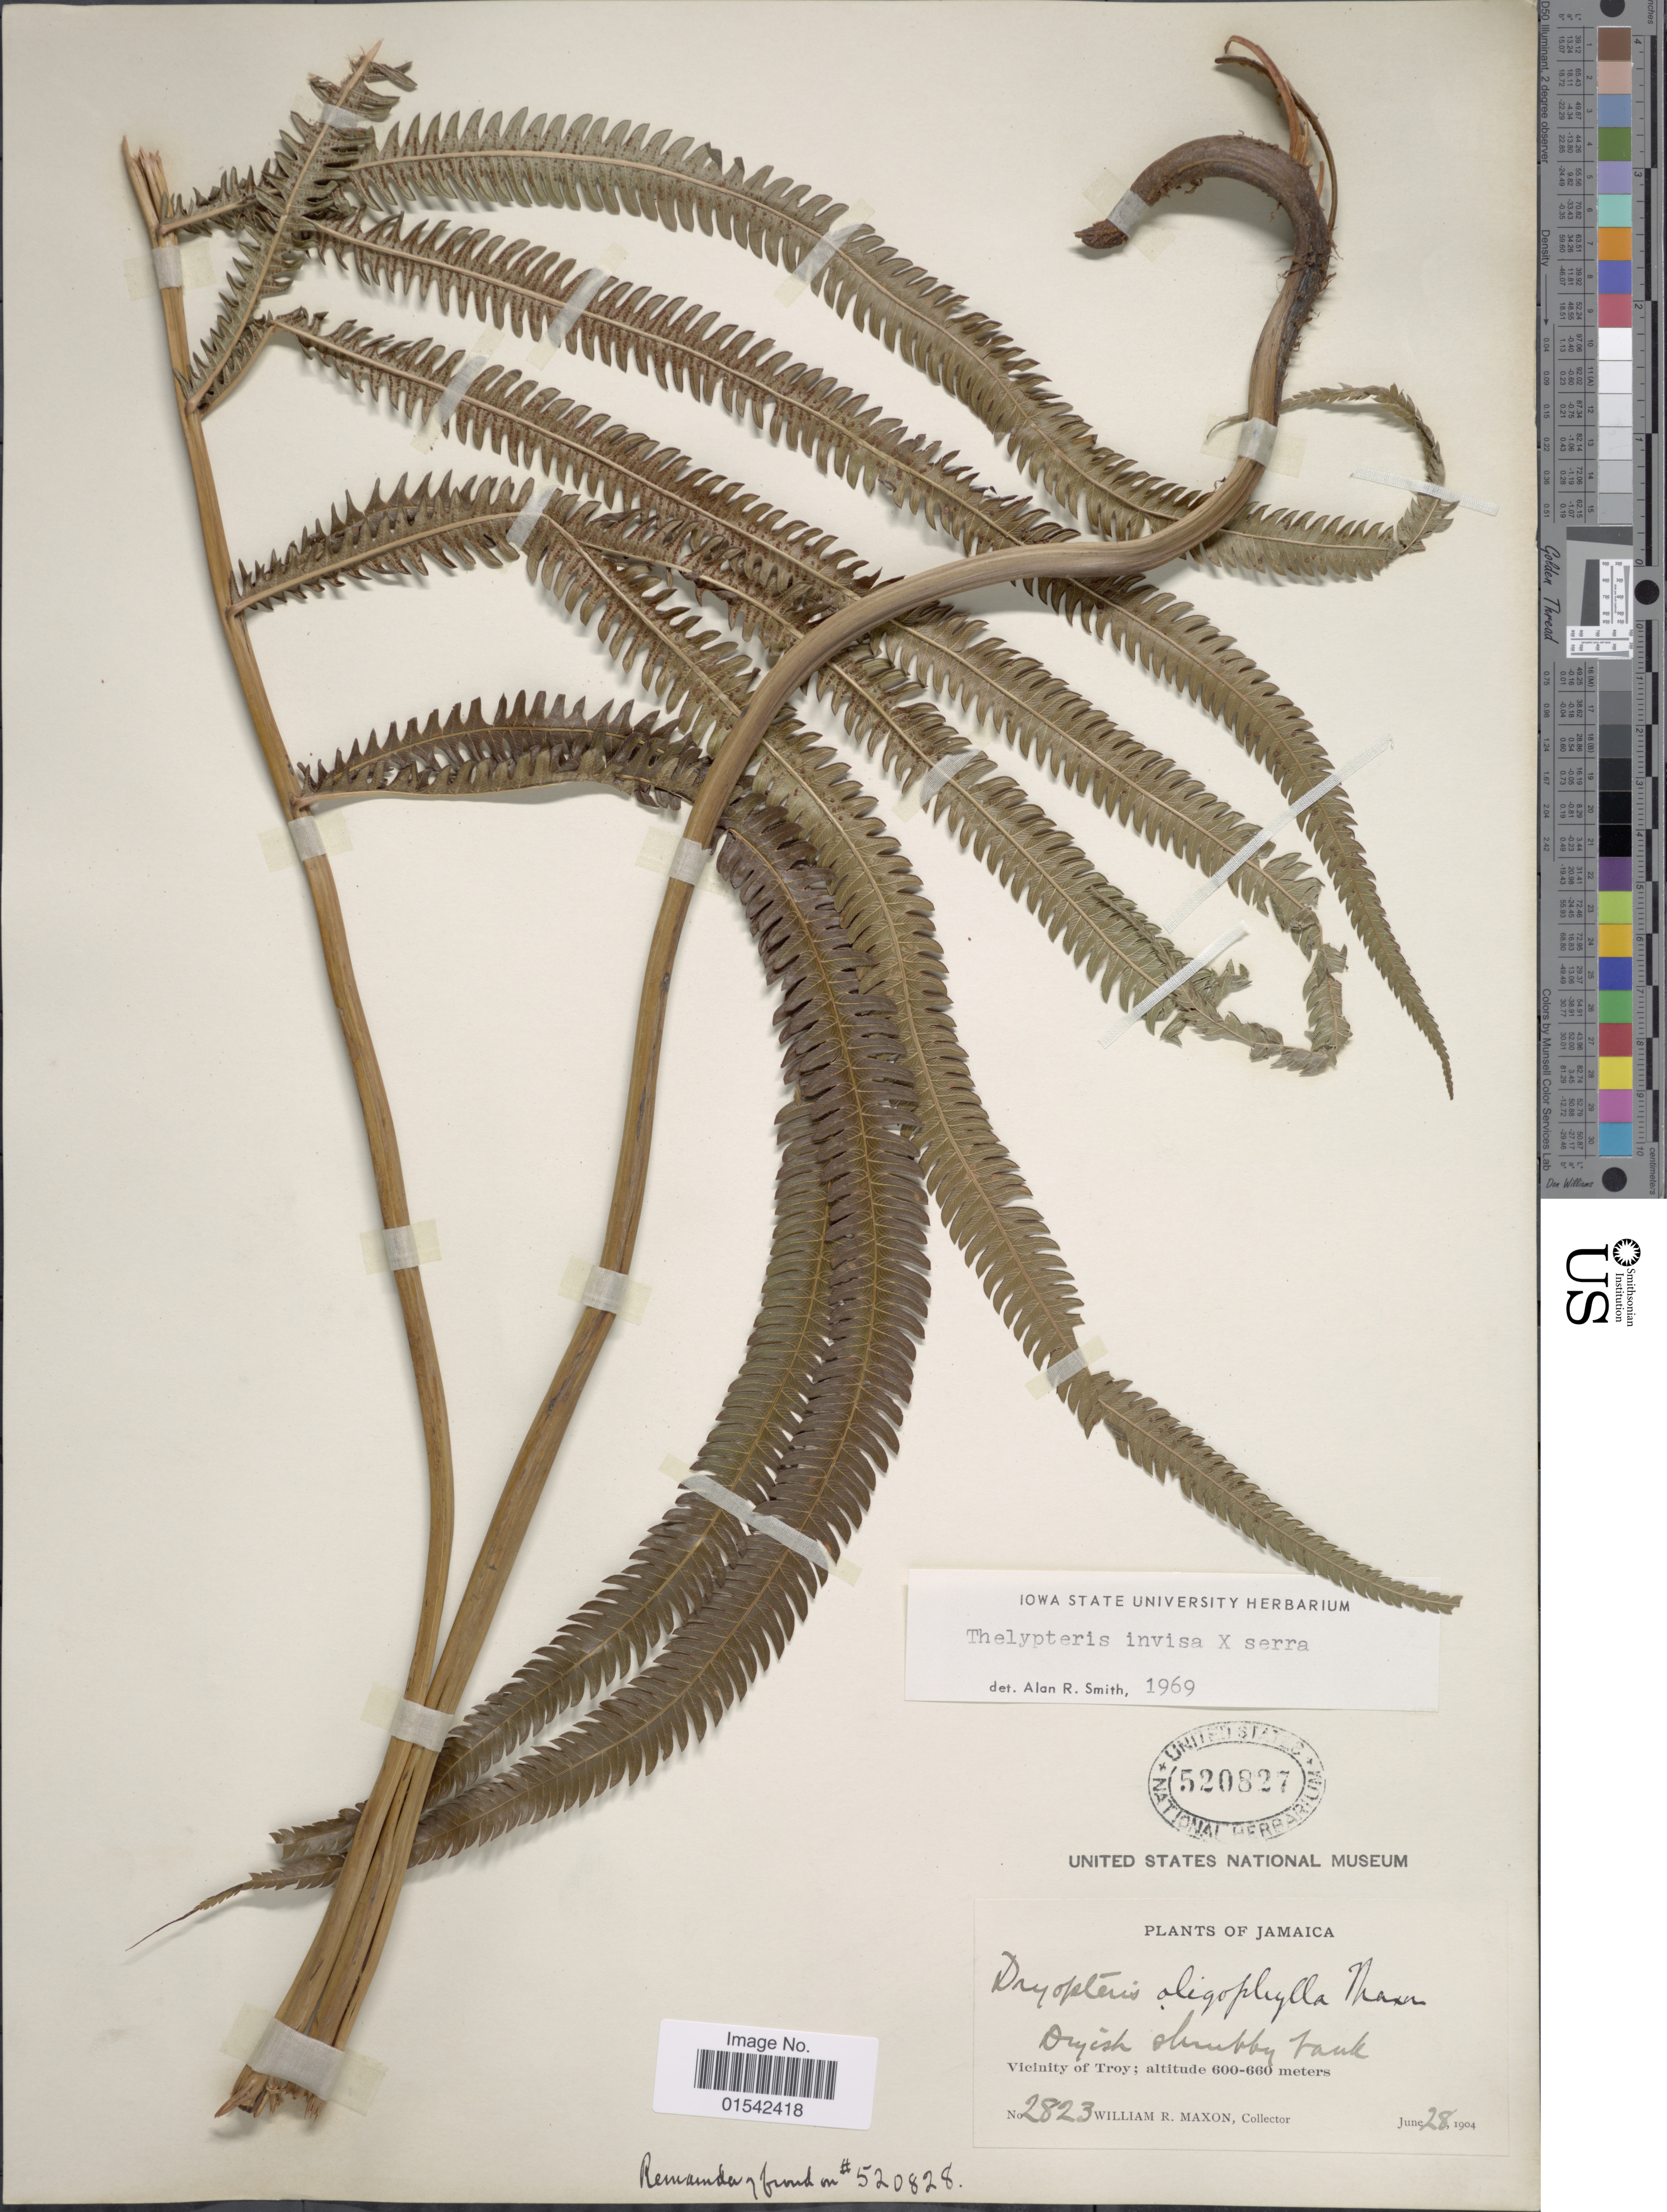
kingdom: Plantae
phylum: Tracheophyta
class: Polypodiopsida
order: Polypodiales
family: Thelypteridaceae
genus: Cyclosorus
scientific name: x C. serra (Sw.) Farw.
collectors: W. R. Maxon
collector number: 2823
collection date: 1904-06-28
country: Jamaica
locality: Vicinity of Troy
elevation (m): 600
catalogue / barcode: US 520827